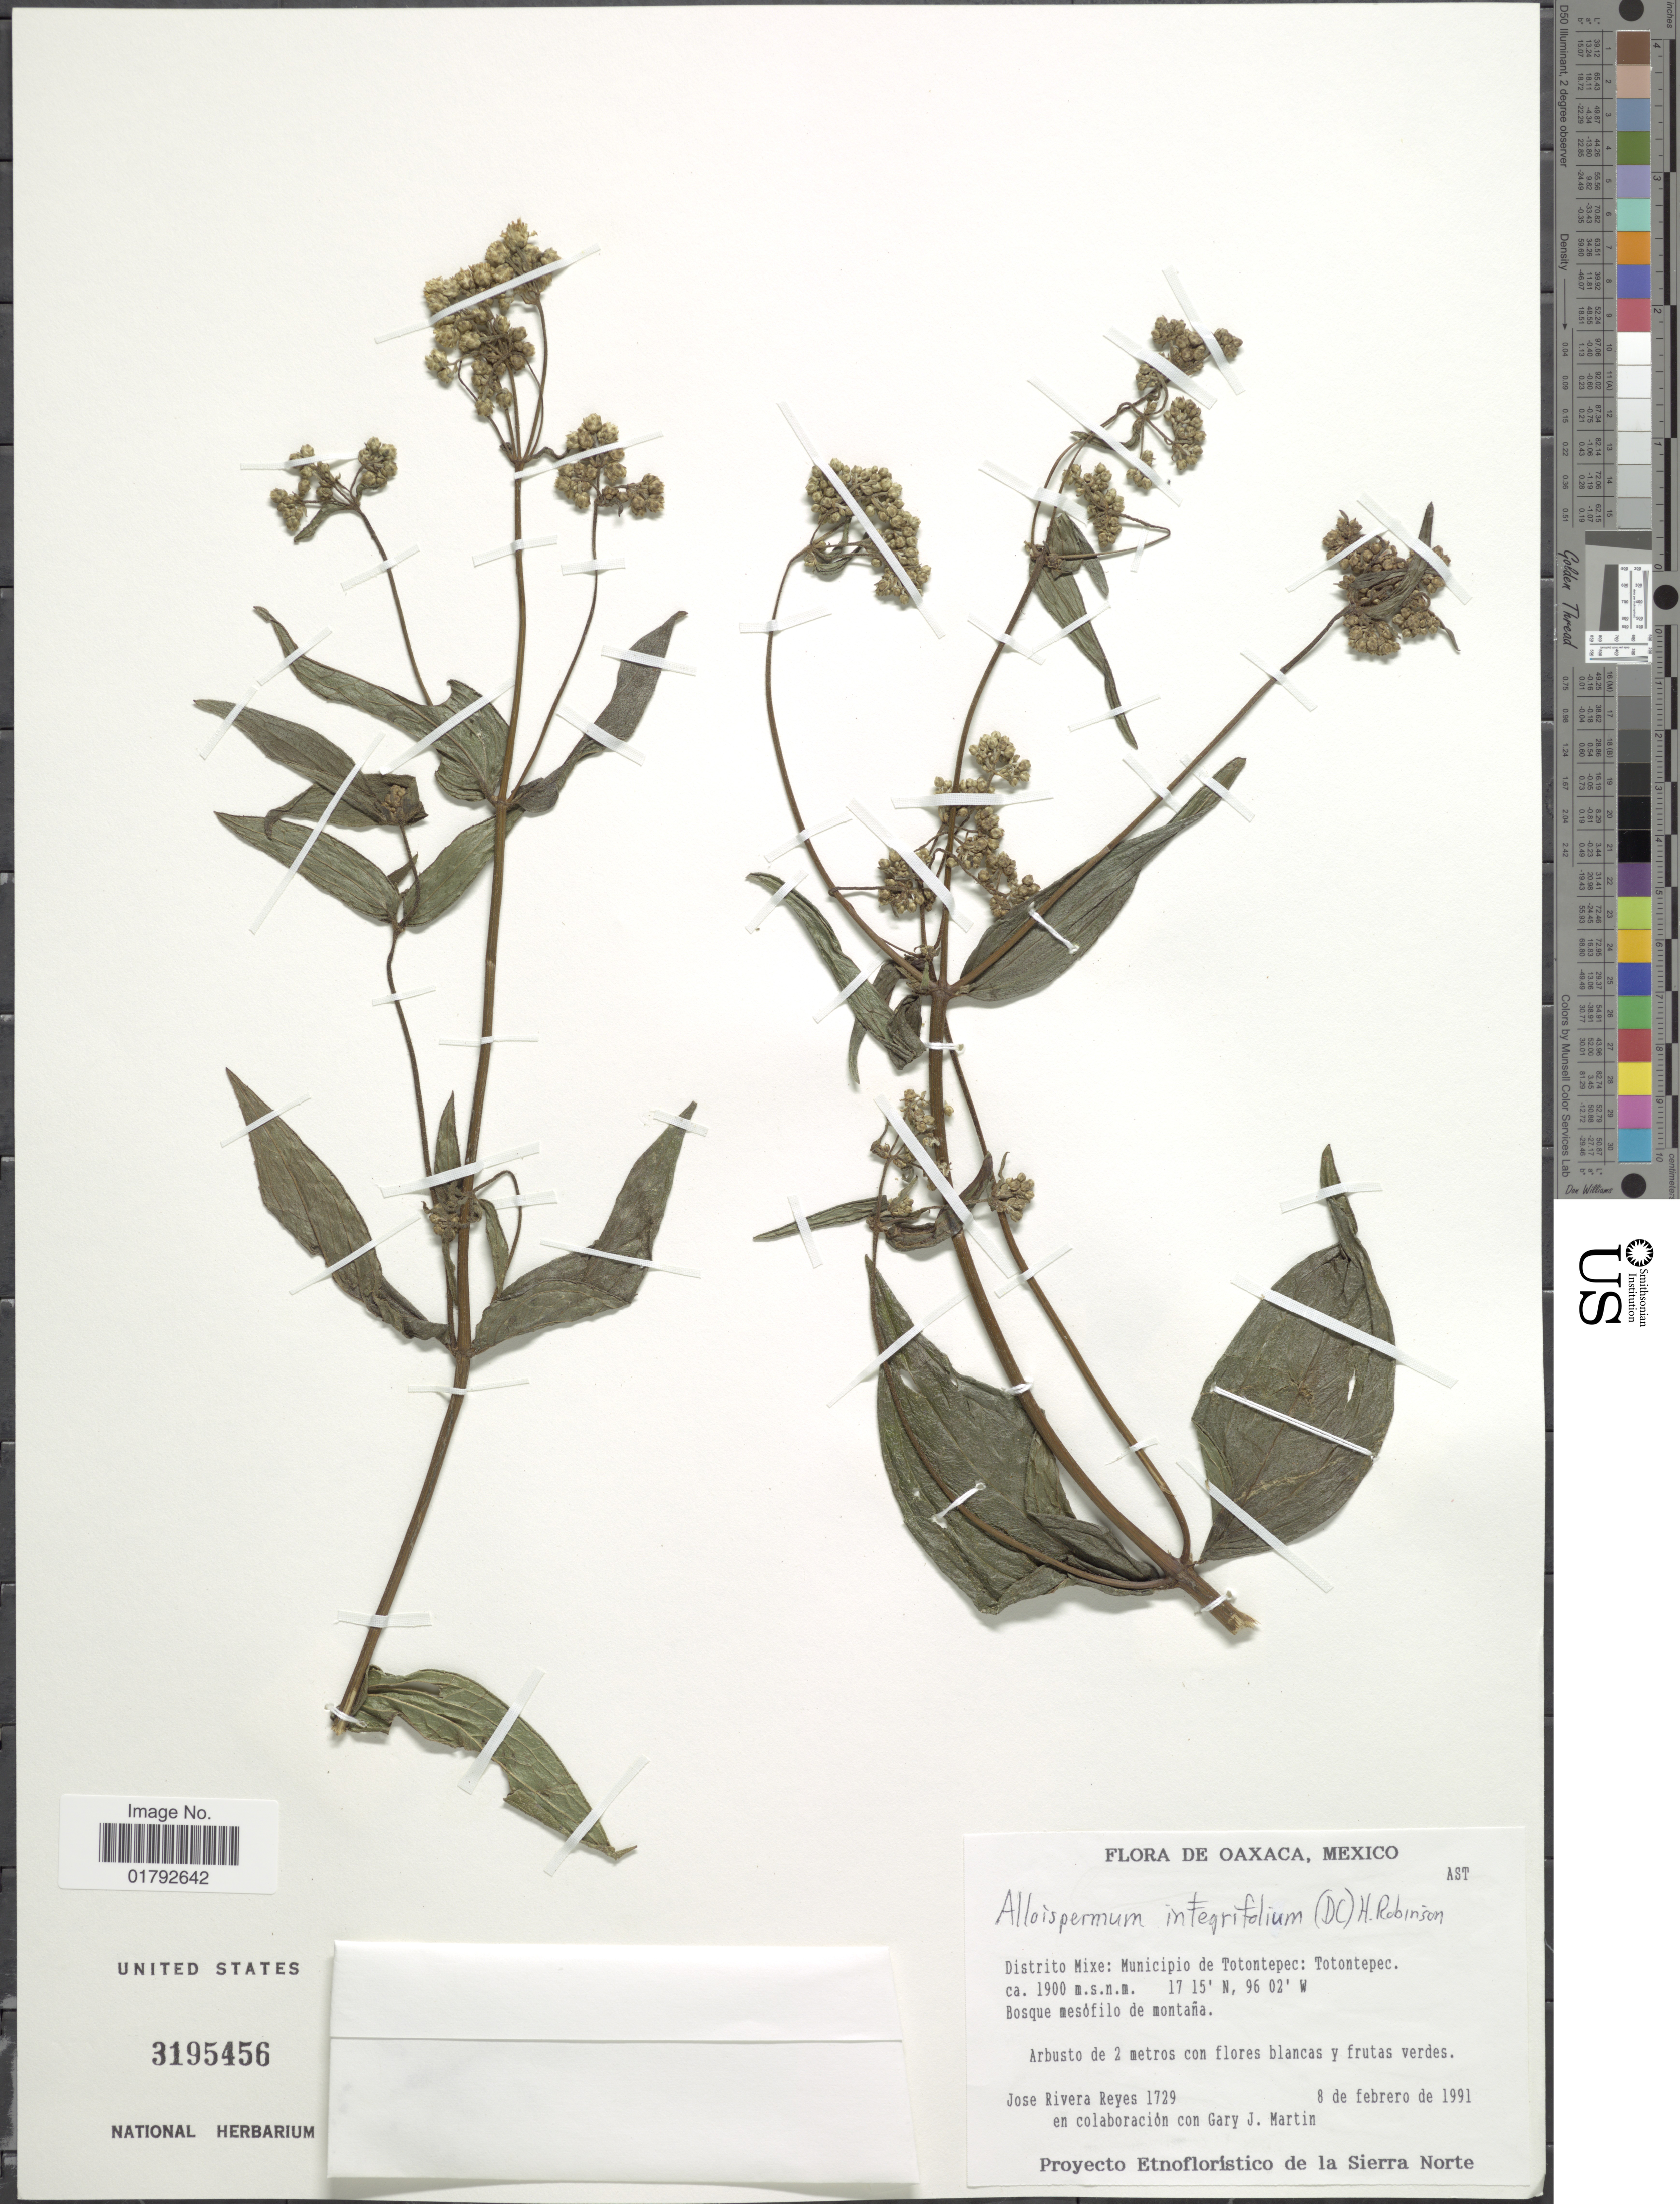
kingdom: Plantae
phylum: Tracheophyta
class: Magnoliopsida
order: Asterales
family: Asteraceae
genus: Alloispermum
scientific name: Alloispermum integrifolium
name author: (DC.) H. Rob.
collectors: J. Reyes & G. J. Martin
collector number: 1729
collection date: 1991-02-08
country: Mexico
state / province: Oaxaca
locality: Oaxaca, Mexico, Distrito Mixe: Municipio de Totontepec: Totontepec.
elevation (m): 1900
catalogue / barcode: US 3195456